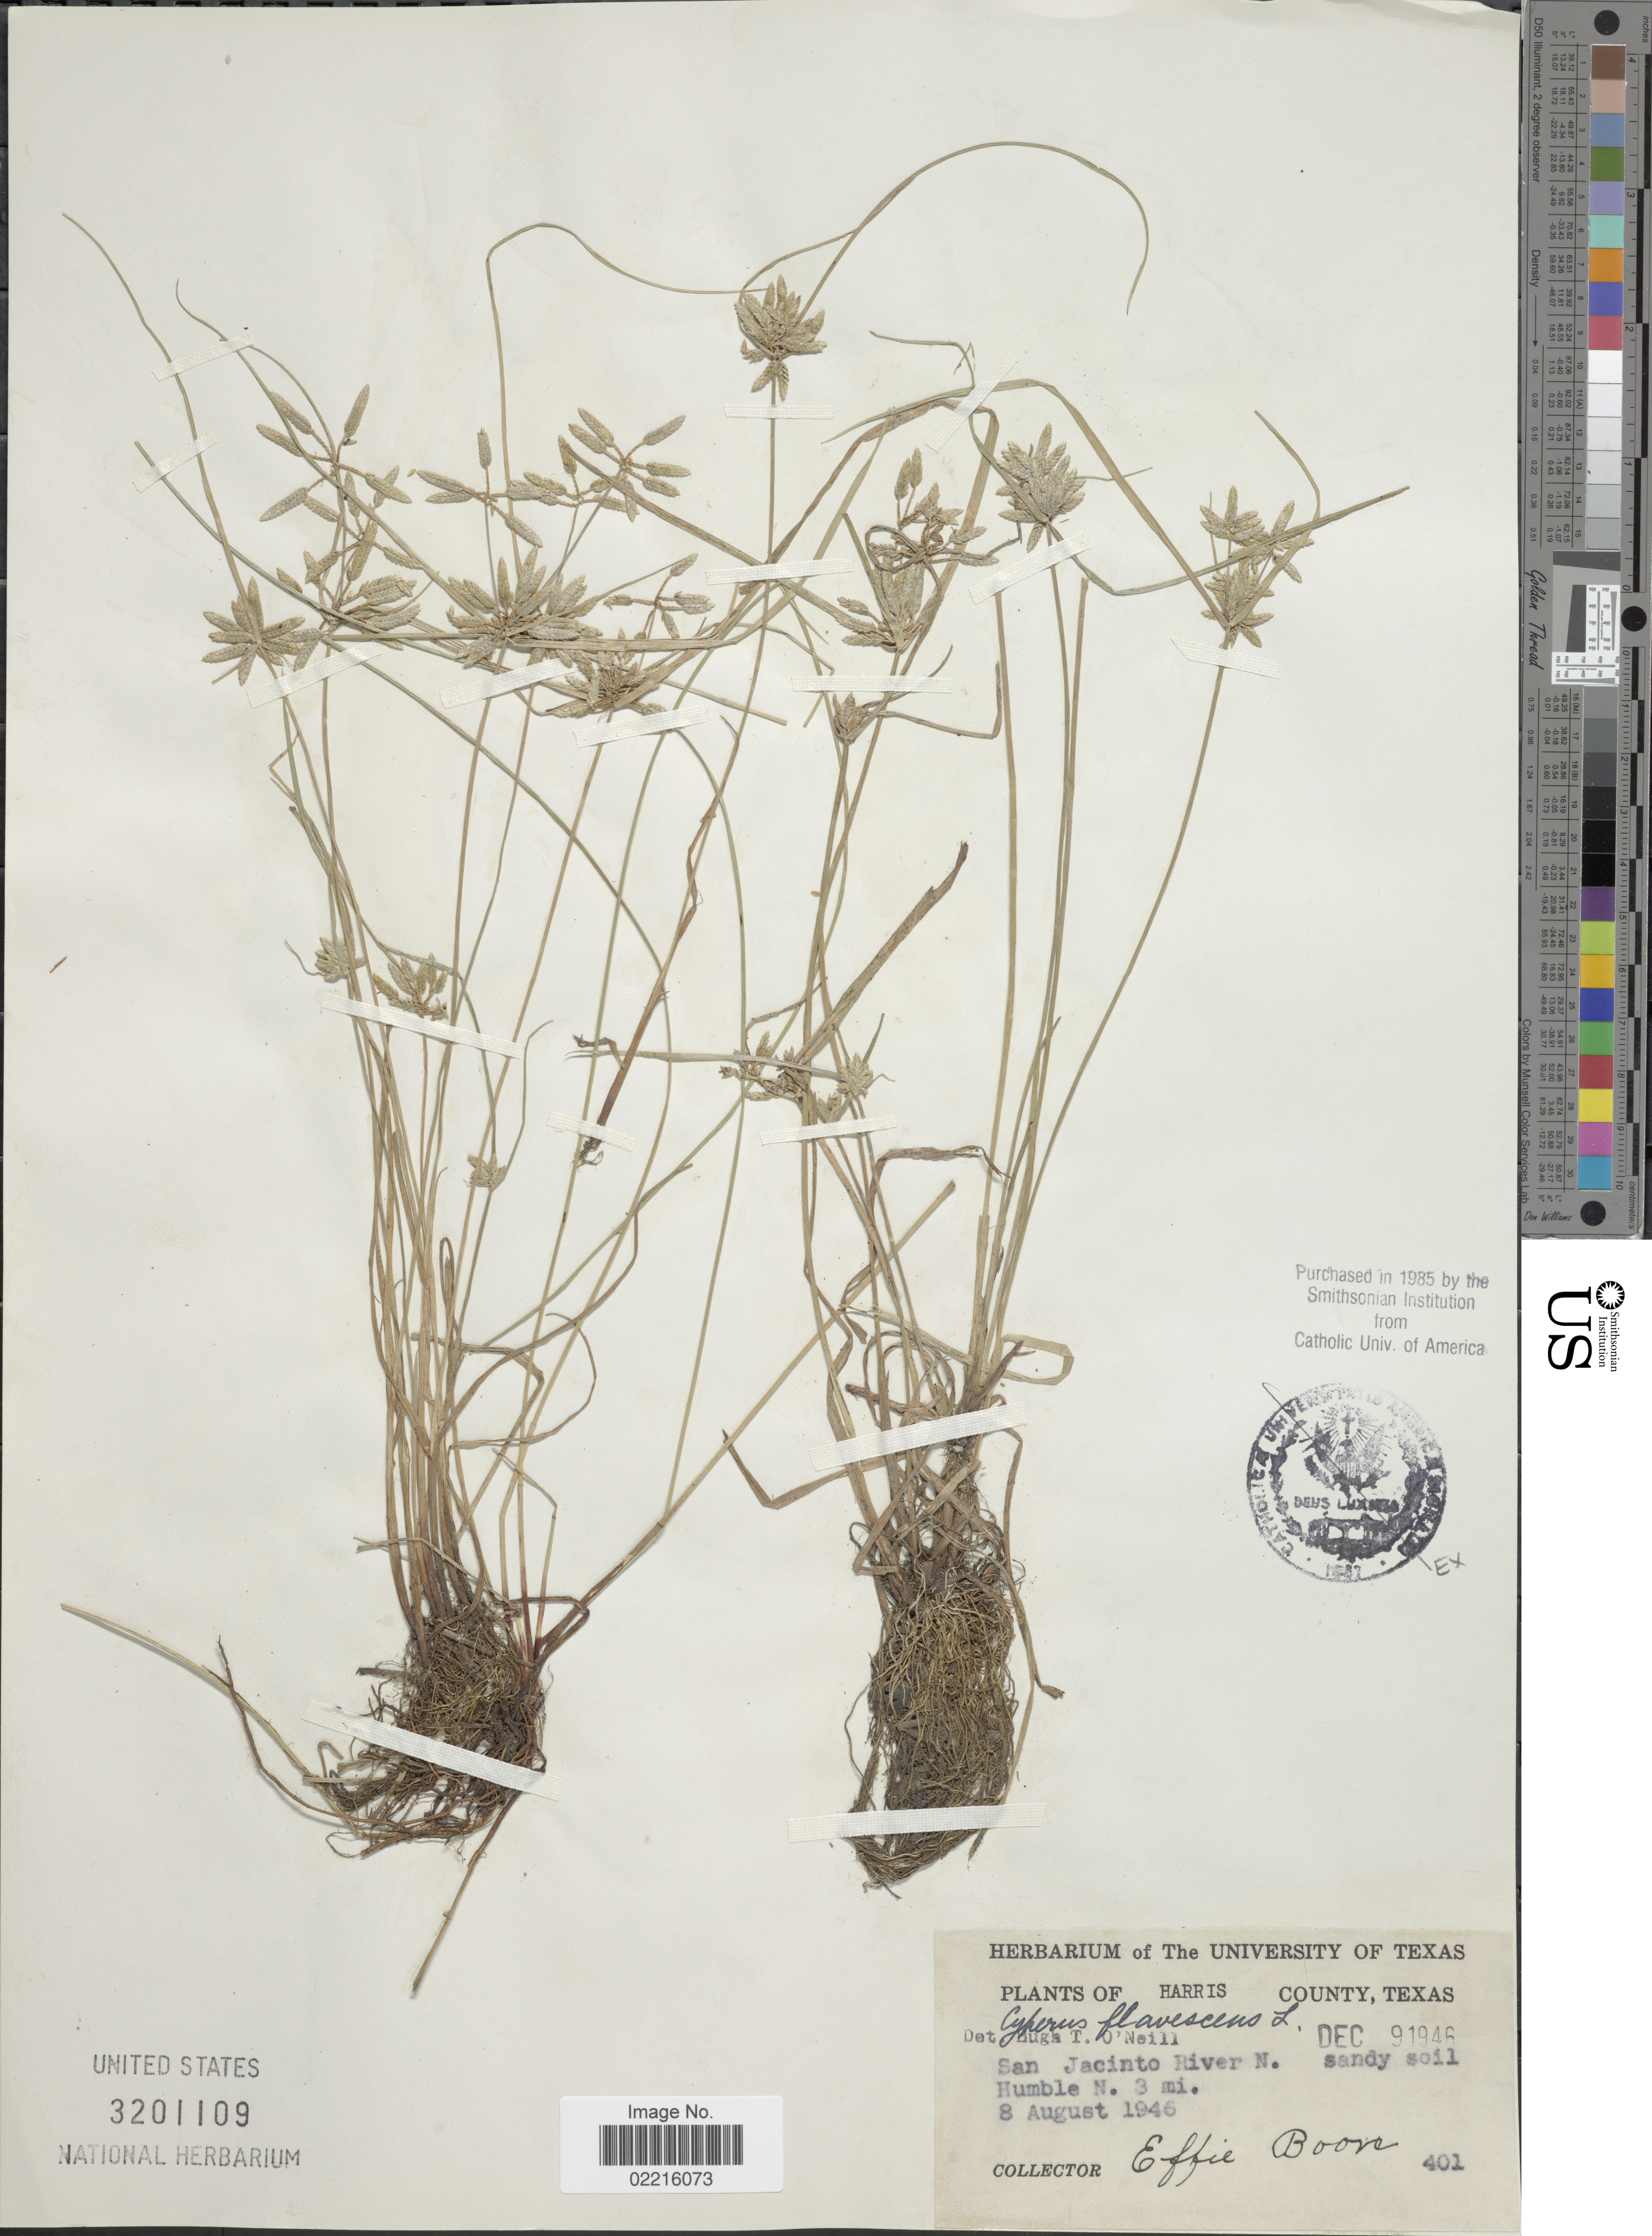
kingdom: Plantae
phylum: Tracheophyta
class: Liliopsida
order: Poales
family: Cyperaceae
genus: Cyperus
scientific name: Cyperus flavescens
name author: L.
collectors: E. Boon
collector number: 401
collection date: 1946-08-08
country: United States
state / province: Texas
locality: Harris County, San Jacinto River N. Humble N. sandy soil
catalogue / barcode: US 3201109